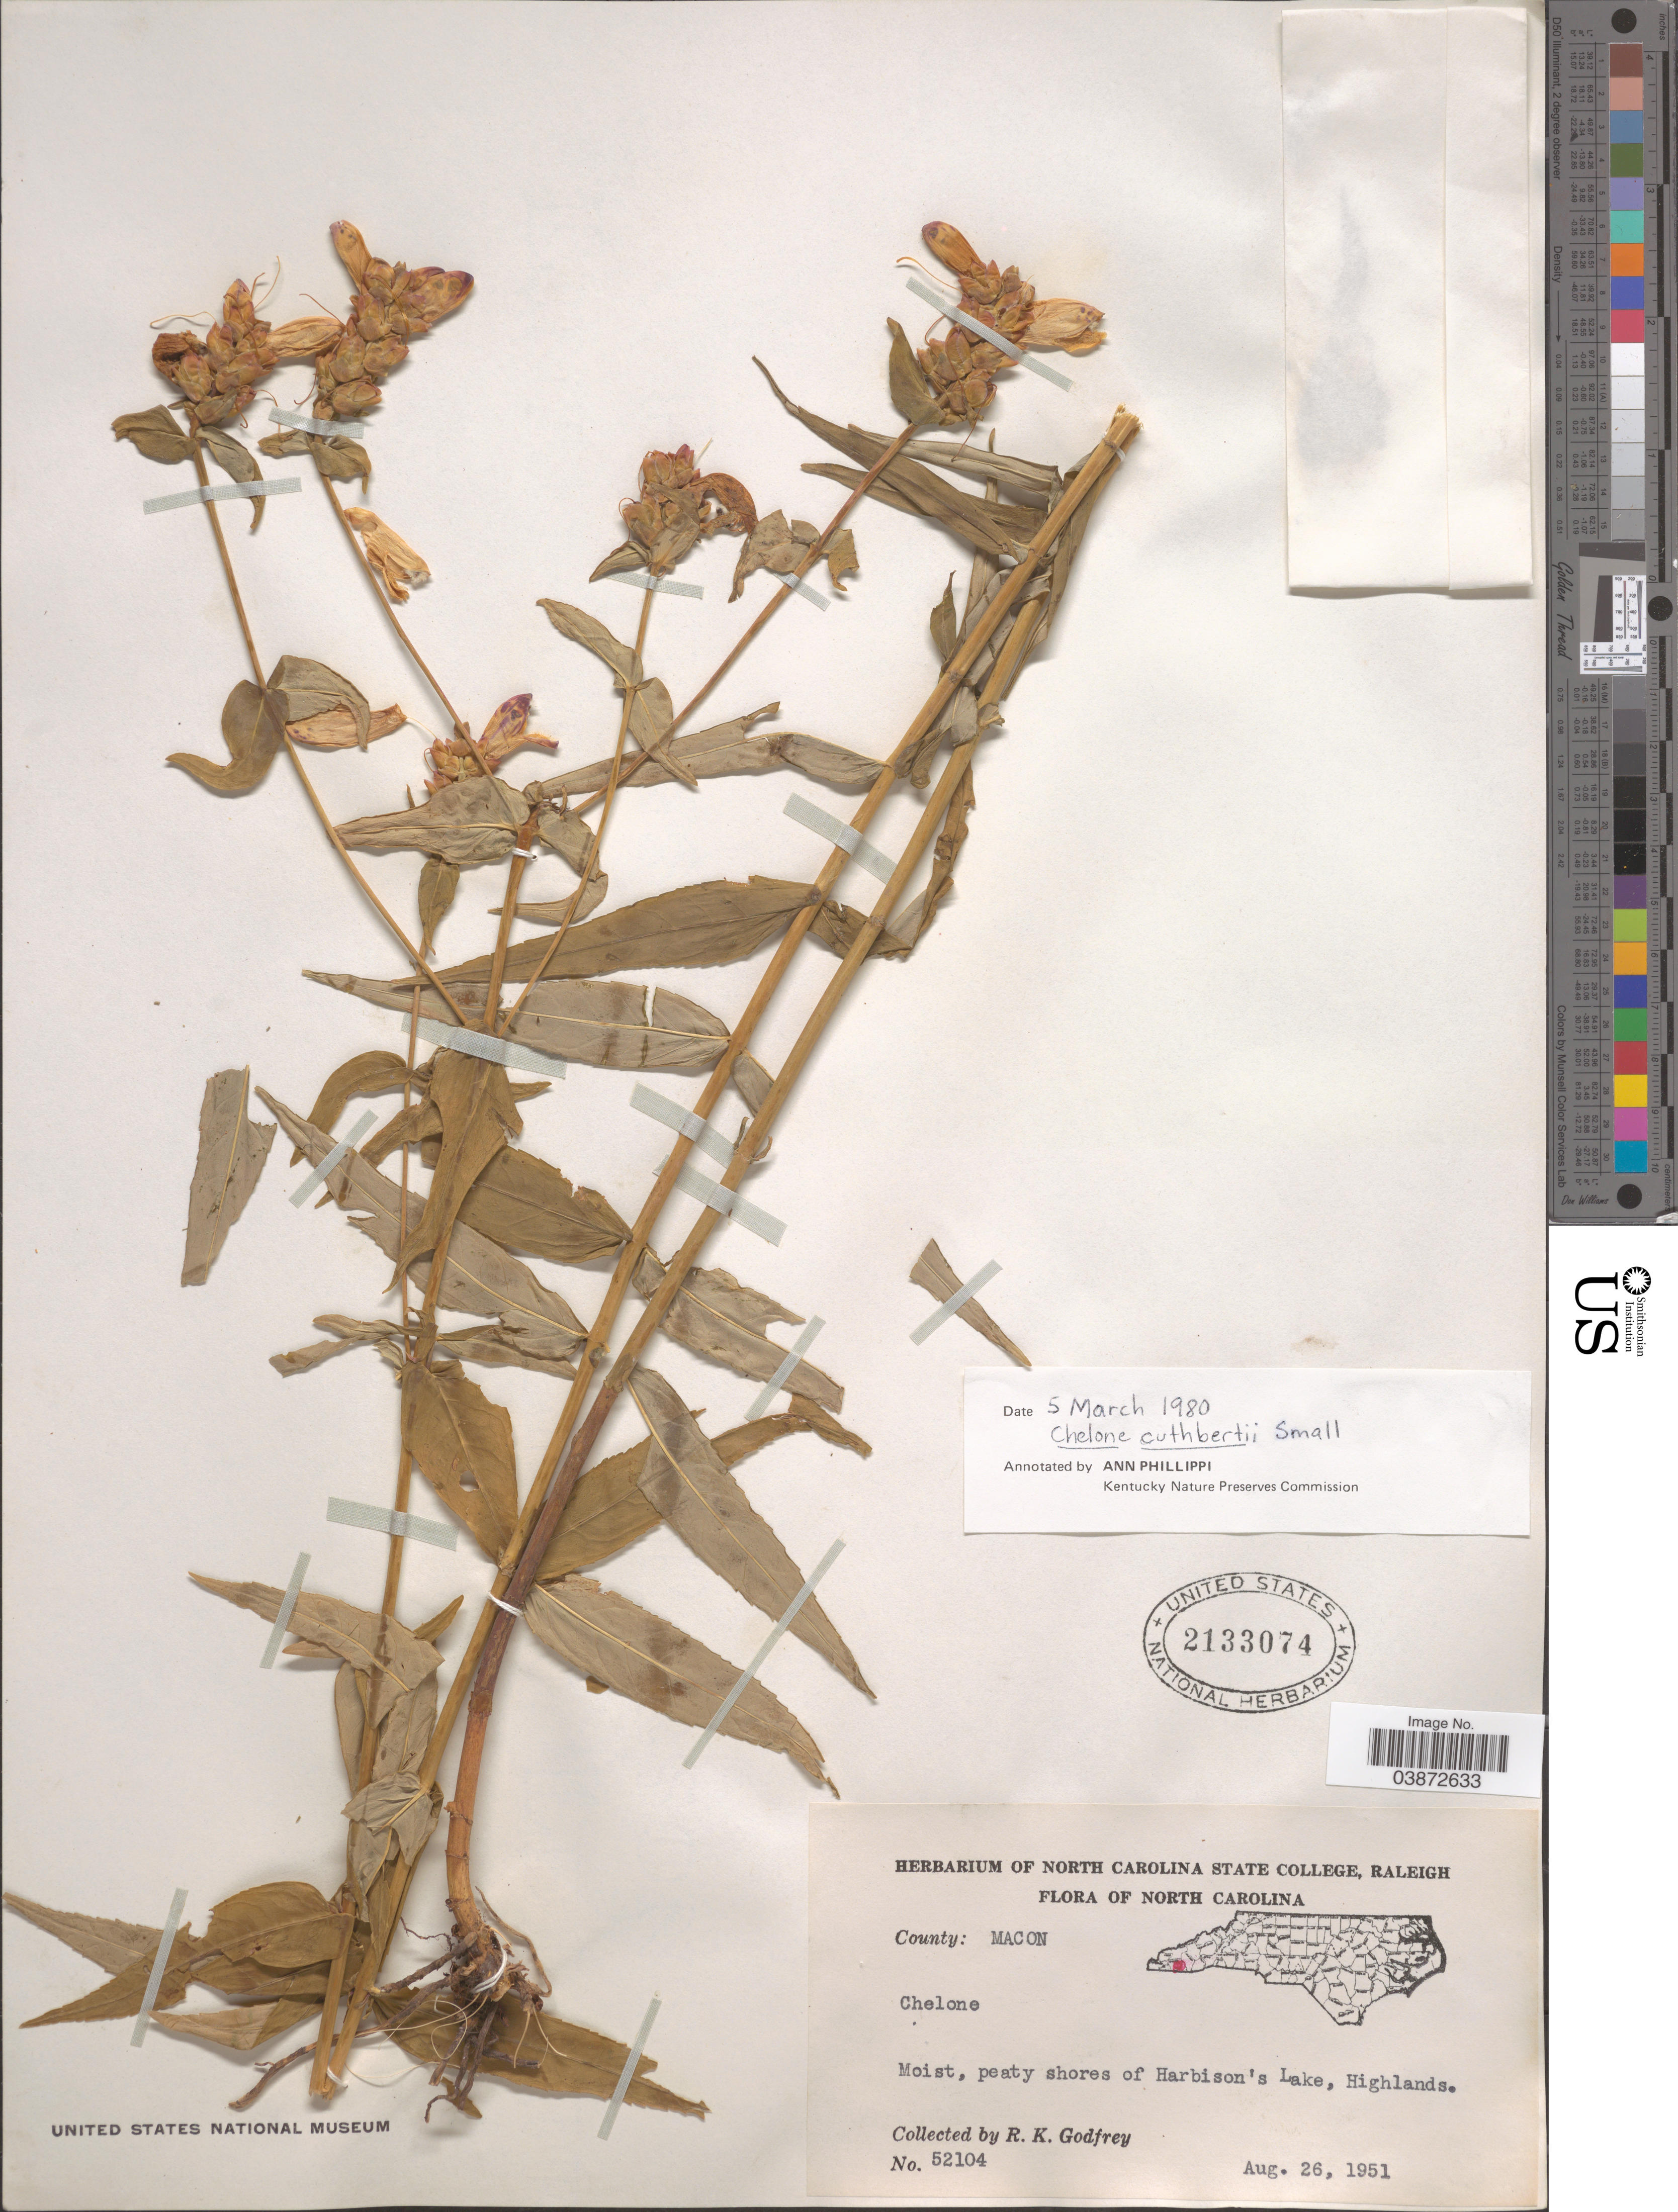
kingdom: Plantae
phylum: Tracheophyta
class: Magnoliopsida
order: Lamiales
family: Plantaginaceae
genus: Chelone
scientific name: Chelone obliqua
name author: L.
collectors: R. K. Godfrey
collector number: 52104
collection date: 1951-08-26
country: United States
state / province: North Carolina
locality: County: Macon. Moist, peaty shores of Harbison's Lake, Highlands.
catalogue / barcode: US 2133074